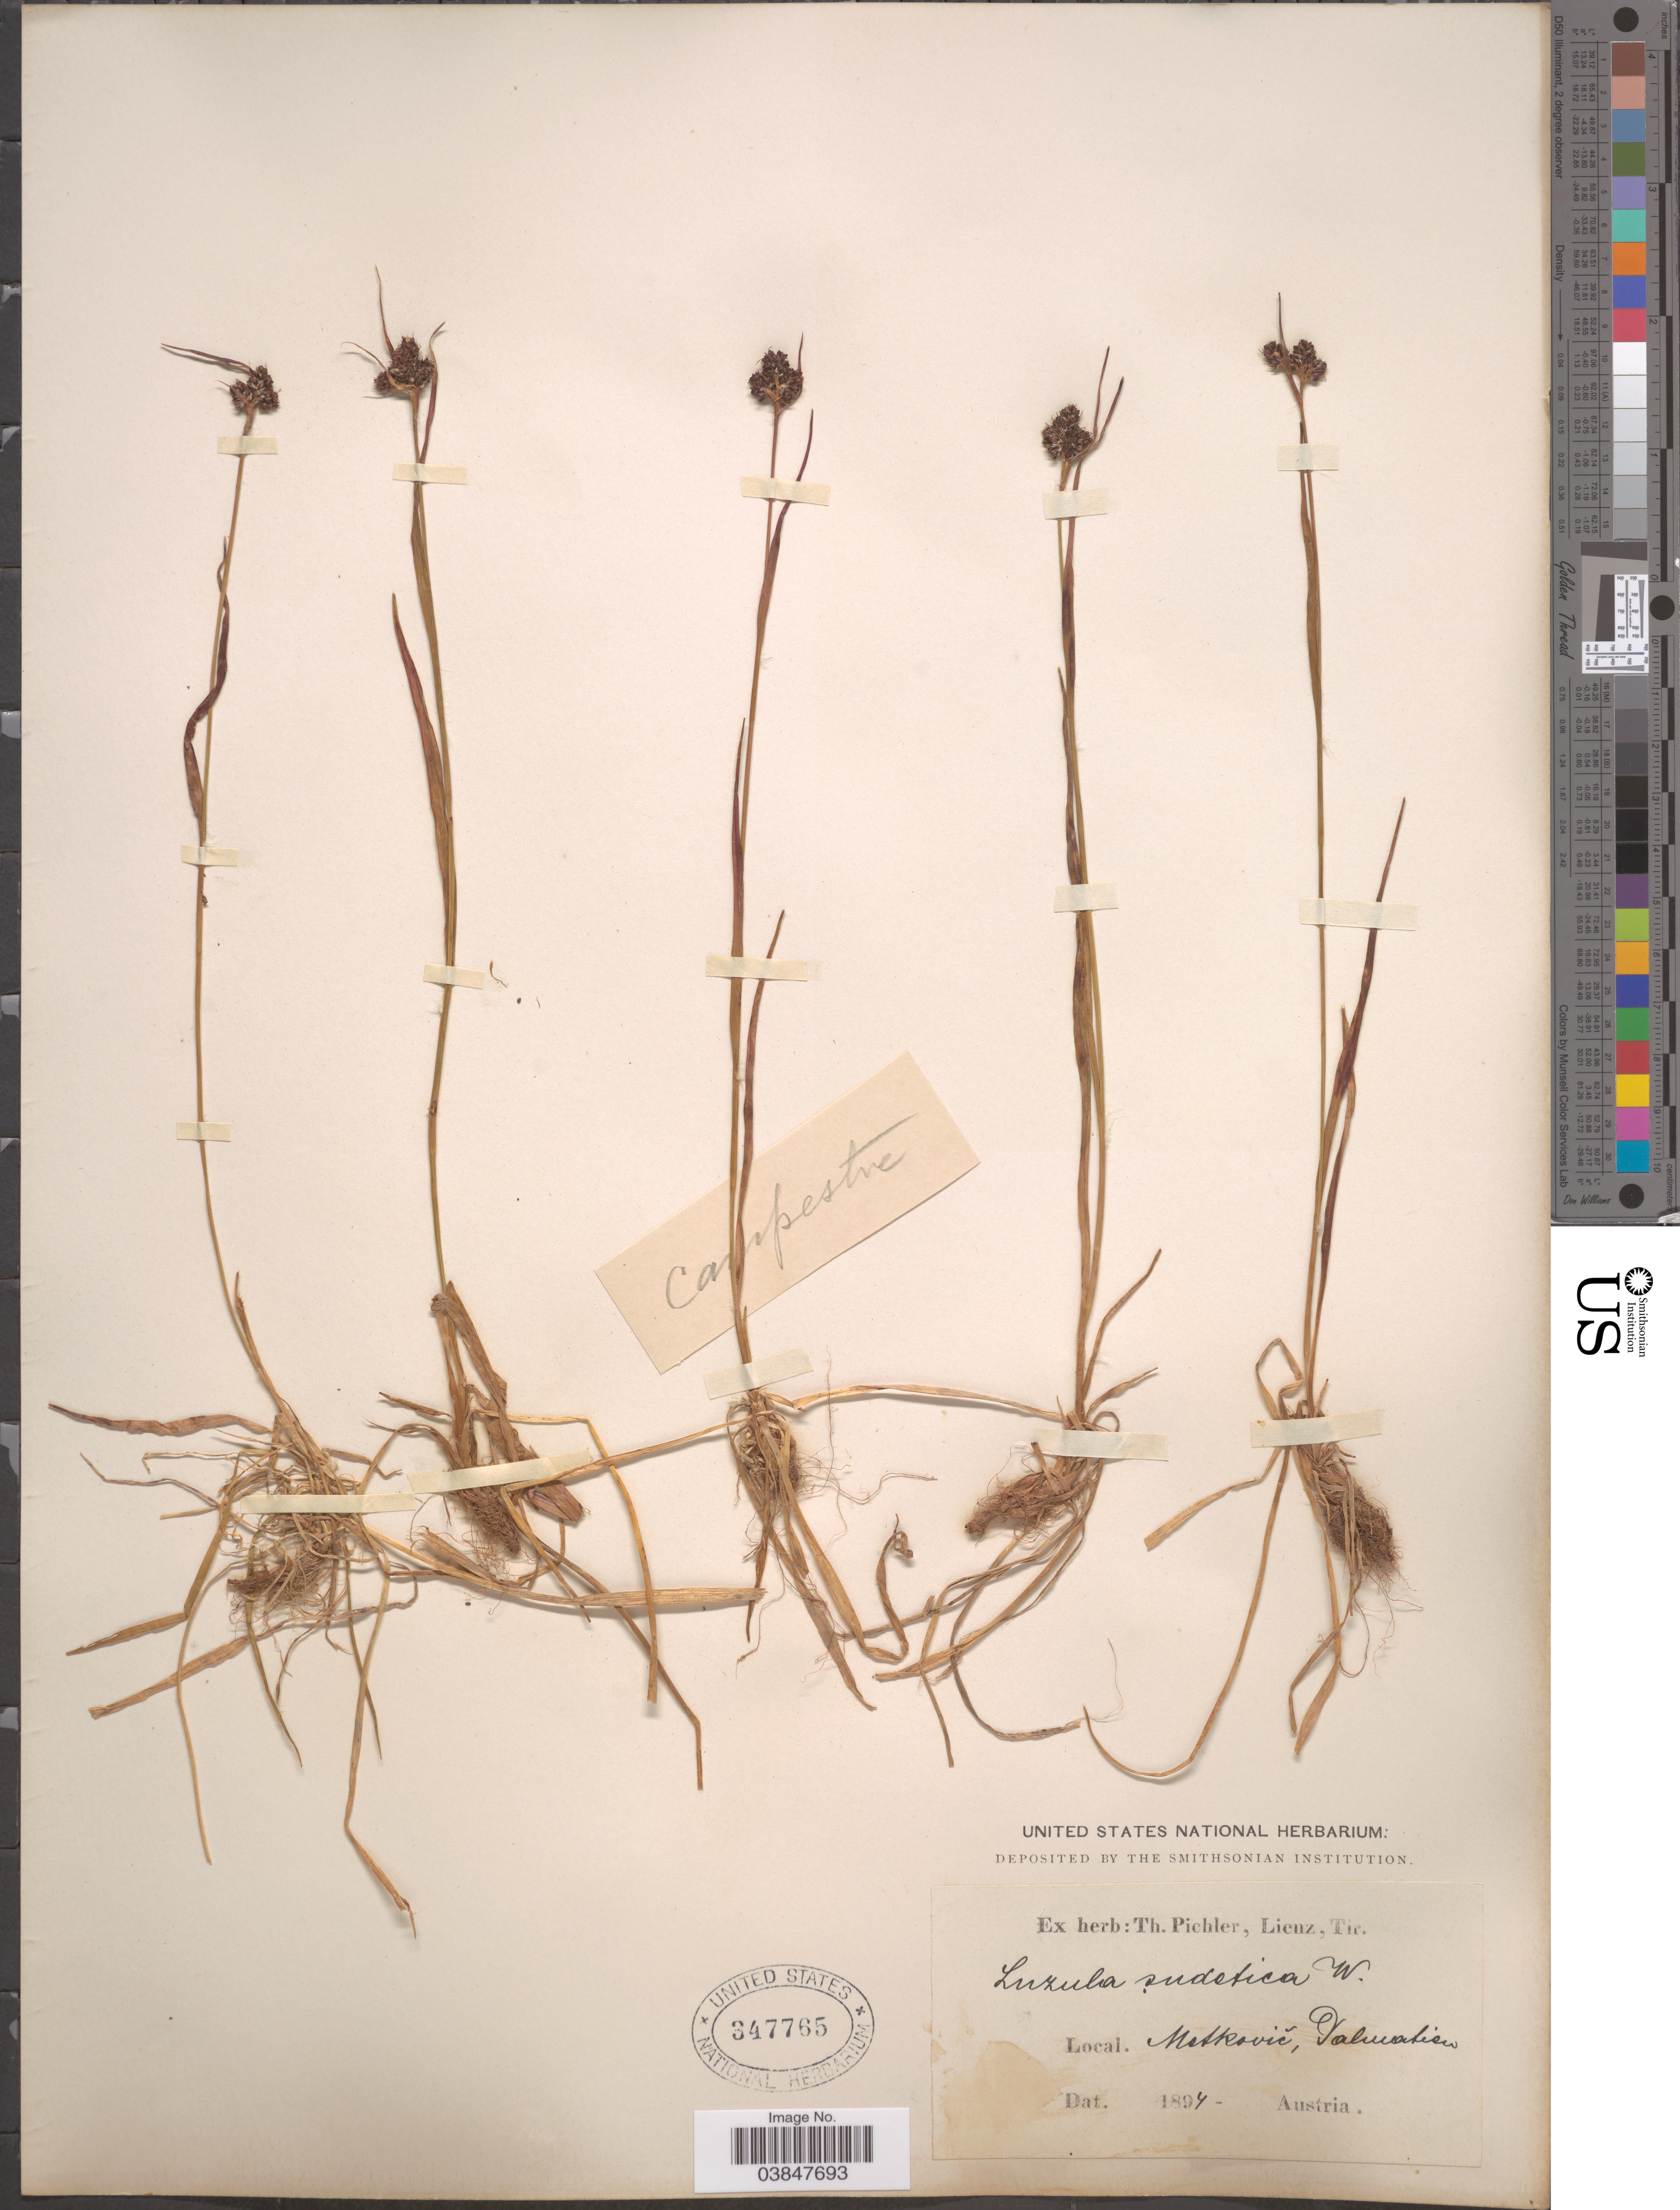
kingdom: Plantae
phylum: Tracheophyta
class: Liliopsida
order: Poales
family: Juncaceae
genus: Luzula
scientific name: Luzula campestris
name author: (L.) DC.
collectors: ex herb. T. Pichler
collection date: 1894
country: Austria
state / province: Tirol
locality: Mstkovic, Valuvatiser. [interpreted]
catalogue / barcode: US 347765